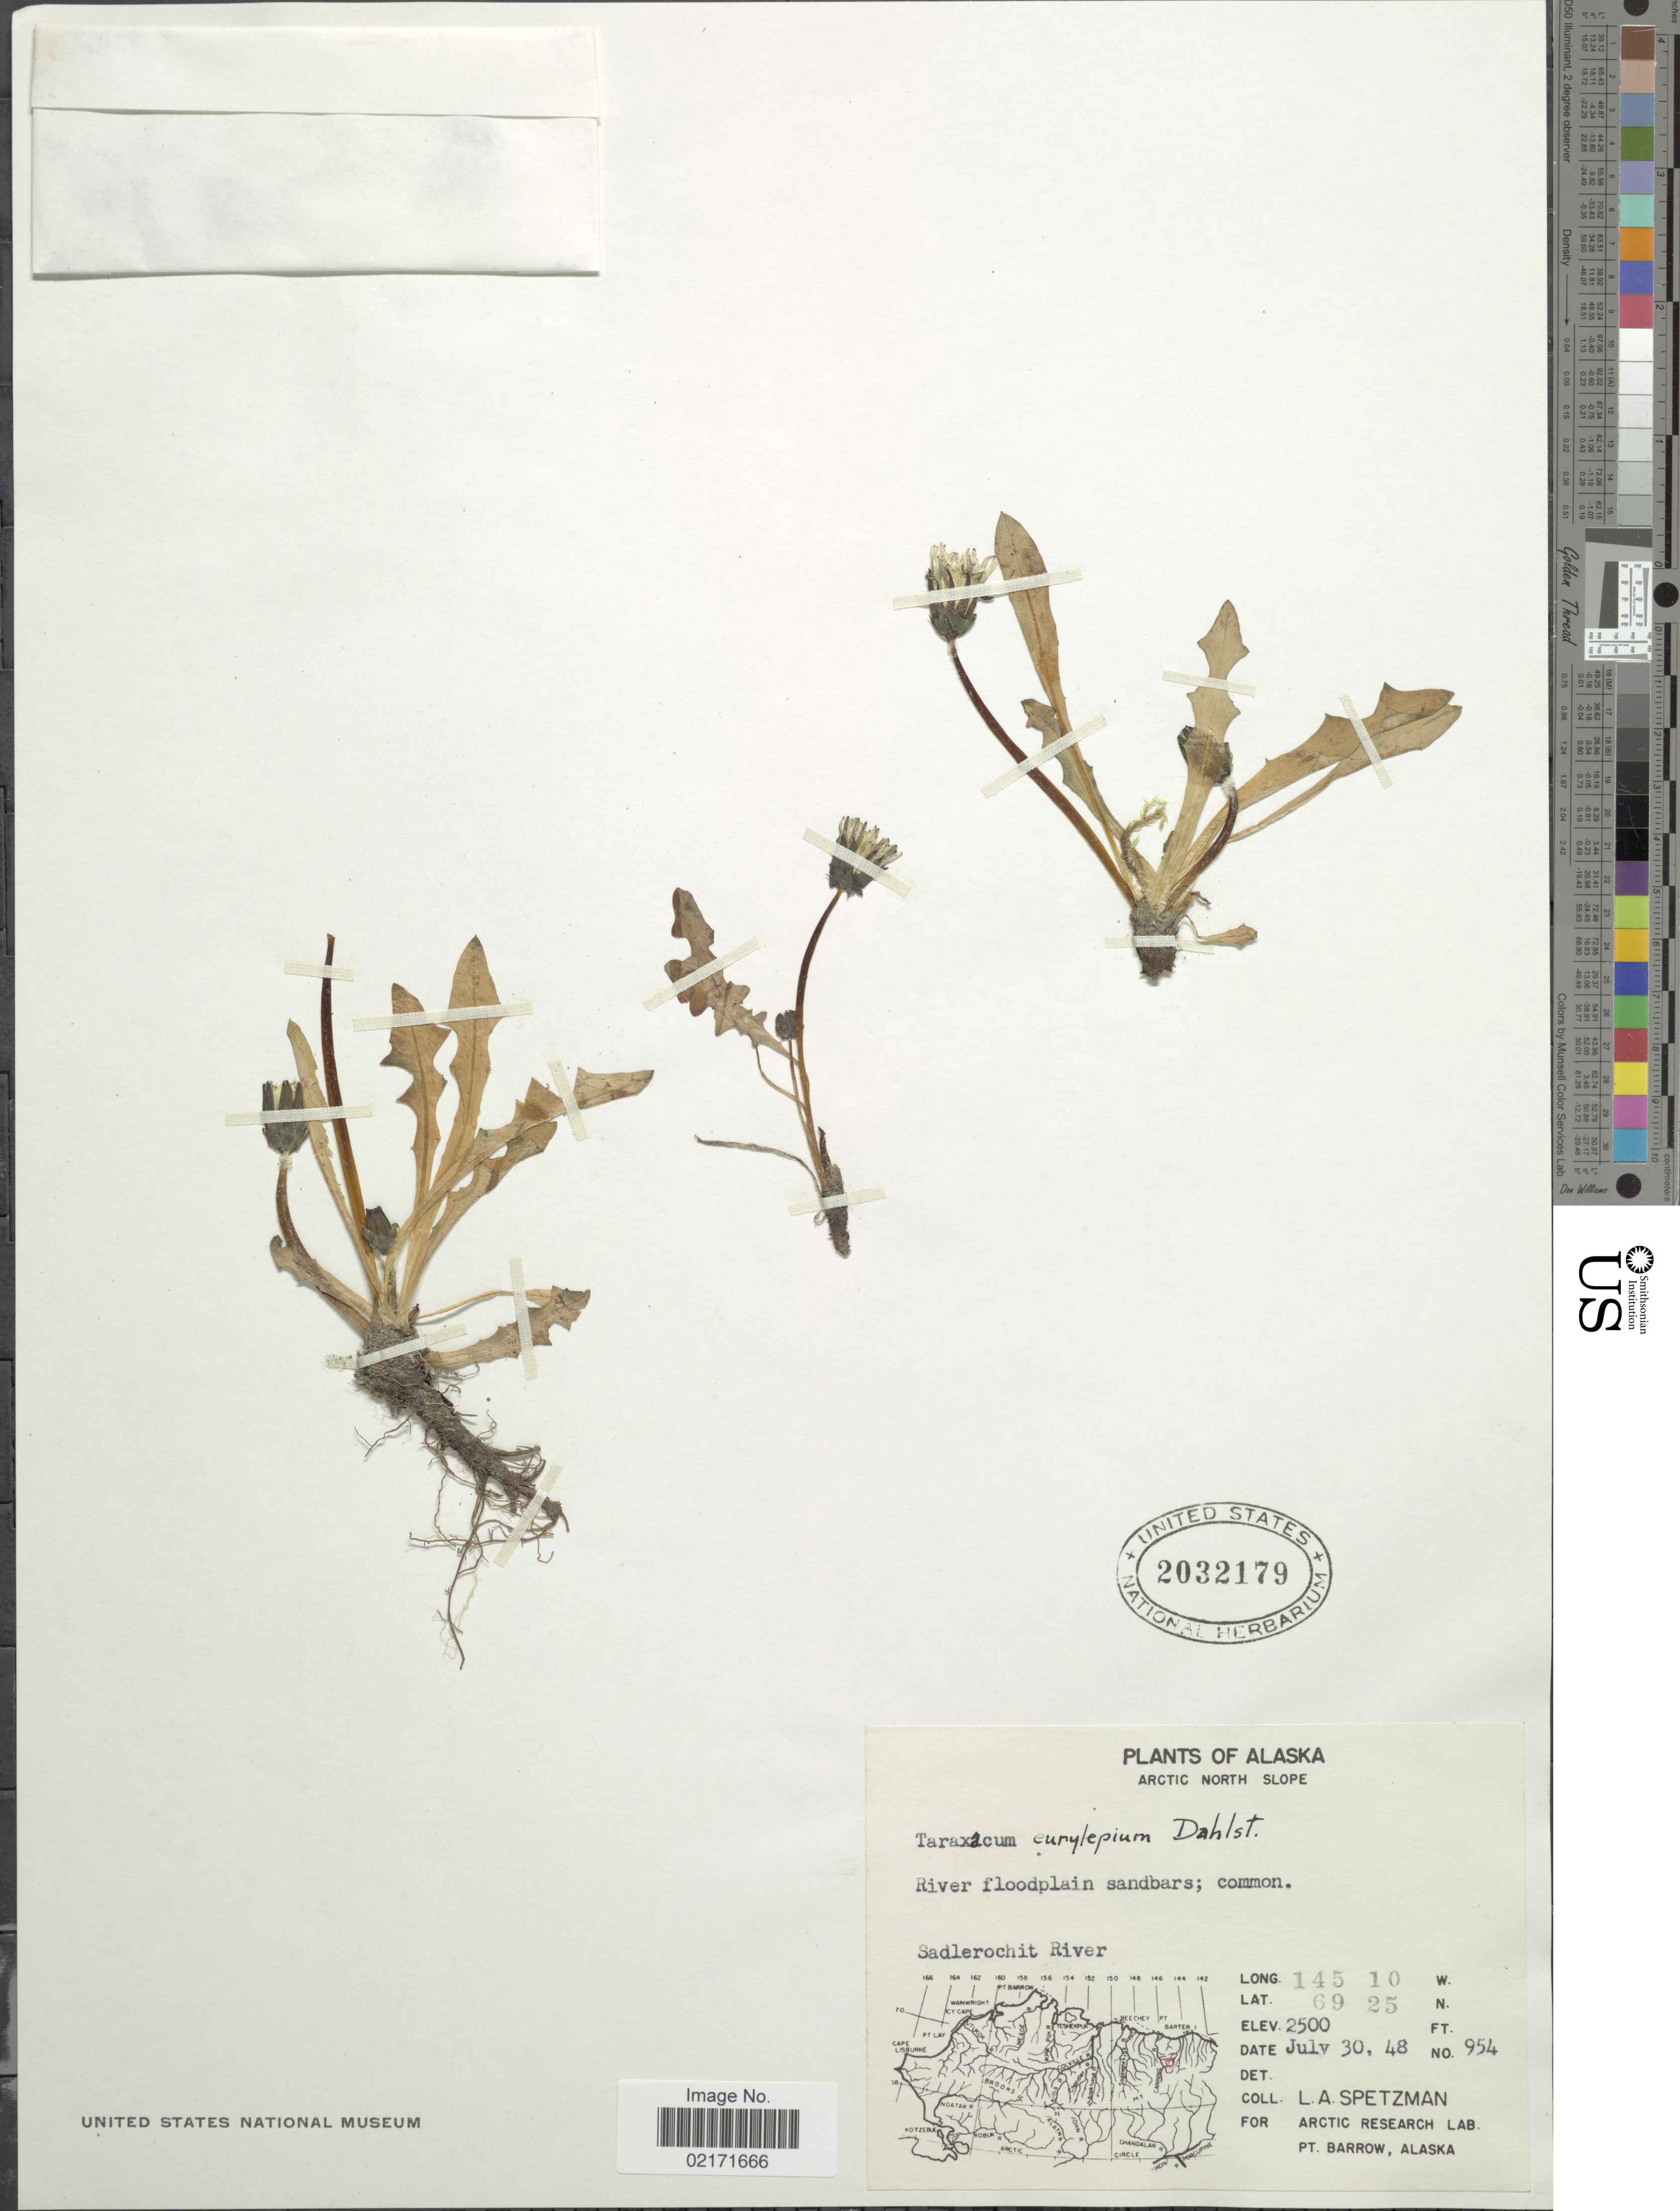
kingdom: Plantae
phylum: Tracheophyta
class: Magnoliopsida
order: Asterales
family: Asteraceae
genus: Taraxacum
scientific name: Taraxacum eurylepium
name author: Dahlst.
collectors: L. Spetzman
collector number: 954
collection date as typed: Transcribed d/m/y: 30/7/48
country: United States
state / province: Alaska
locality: Arctic North Slope. River floodplain sandbars; common. Sadlerochit River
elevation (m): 762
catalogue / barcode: US 2032179